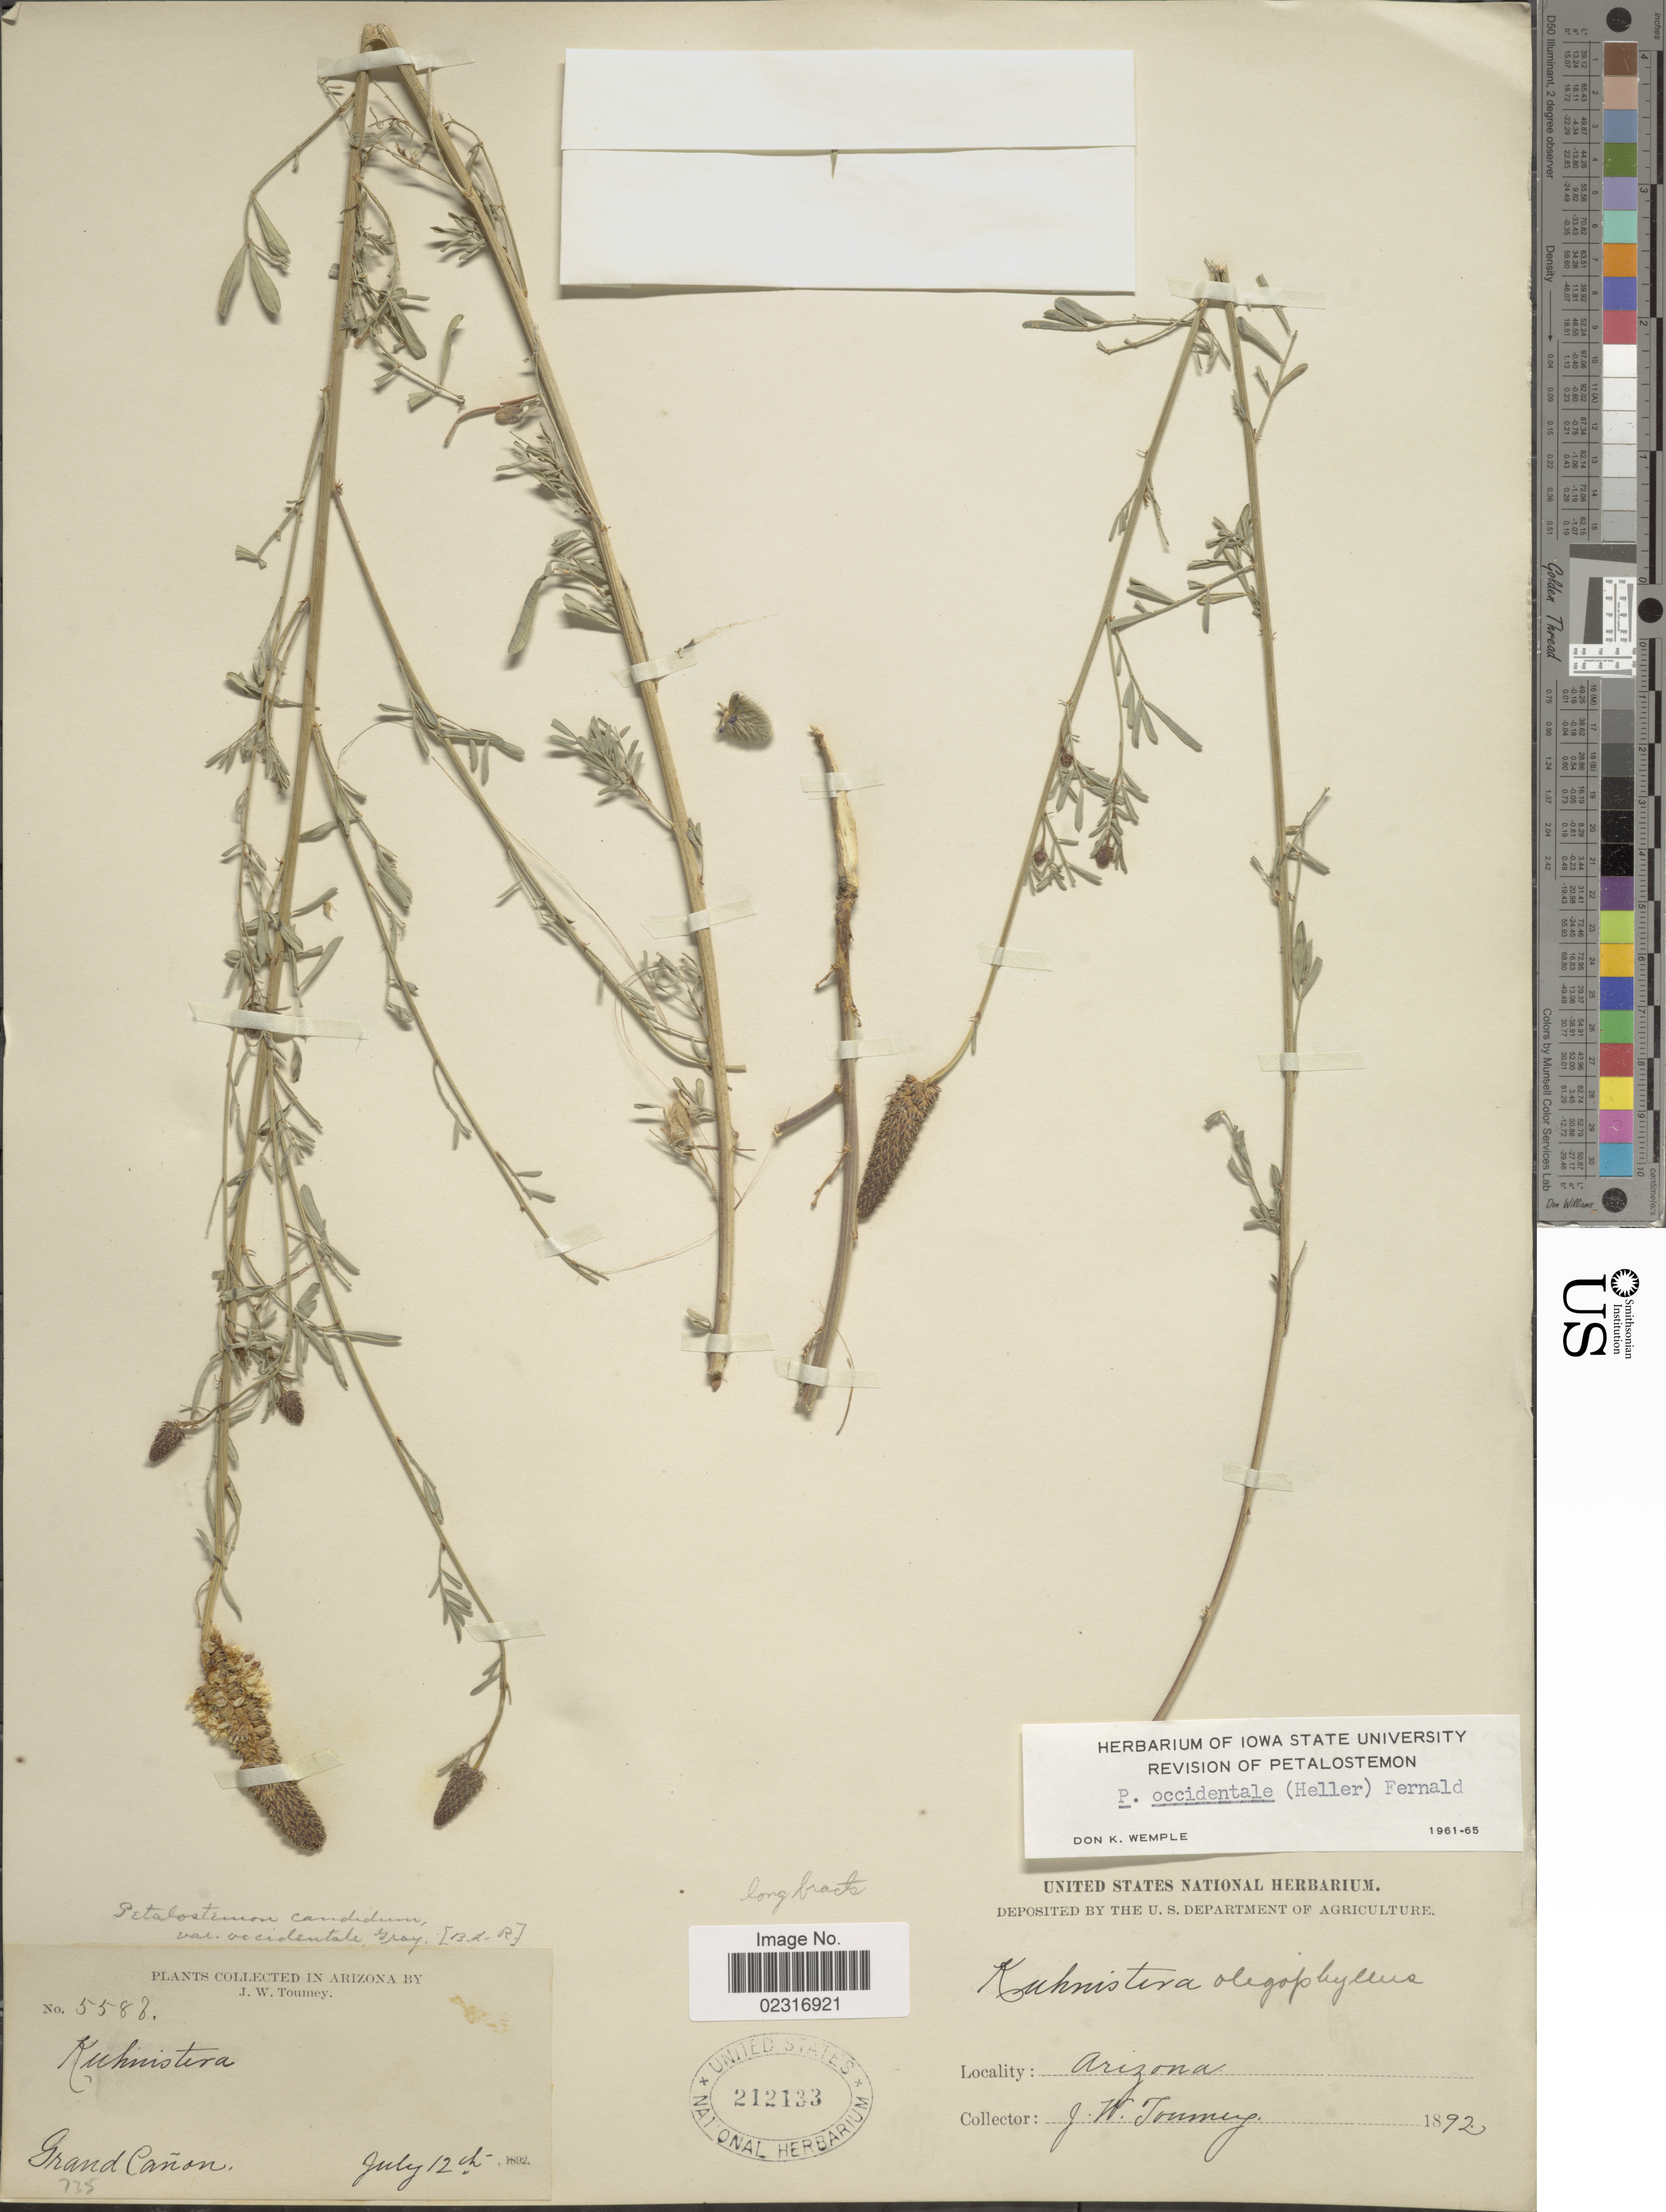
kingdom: Plantae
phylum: Tracheophyta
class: Magnoliopsida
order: Fabales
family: Fabaceae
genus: Dalea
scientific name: Dalea candida var. oligophylla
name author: (Torr) Shinners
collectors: J. W. Toumey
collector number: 5586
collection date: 1892-07-12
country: United States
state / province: Arizona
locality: Grand Canon.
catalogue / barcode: US 212133